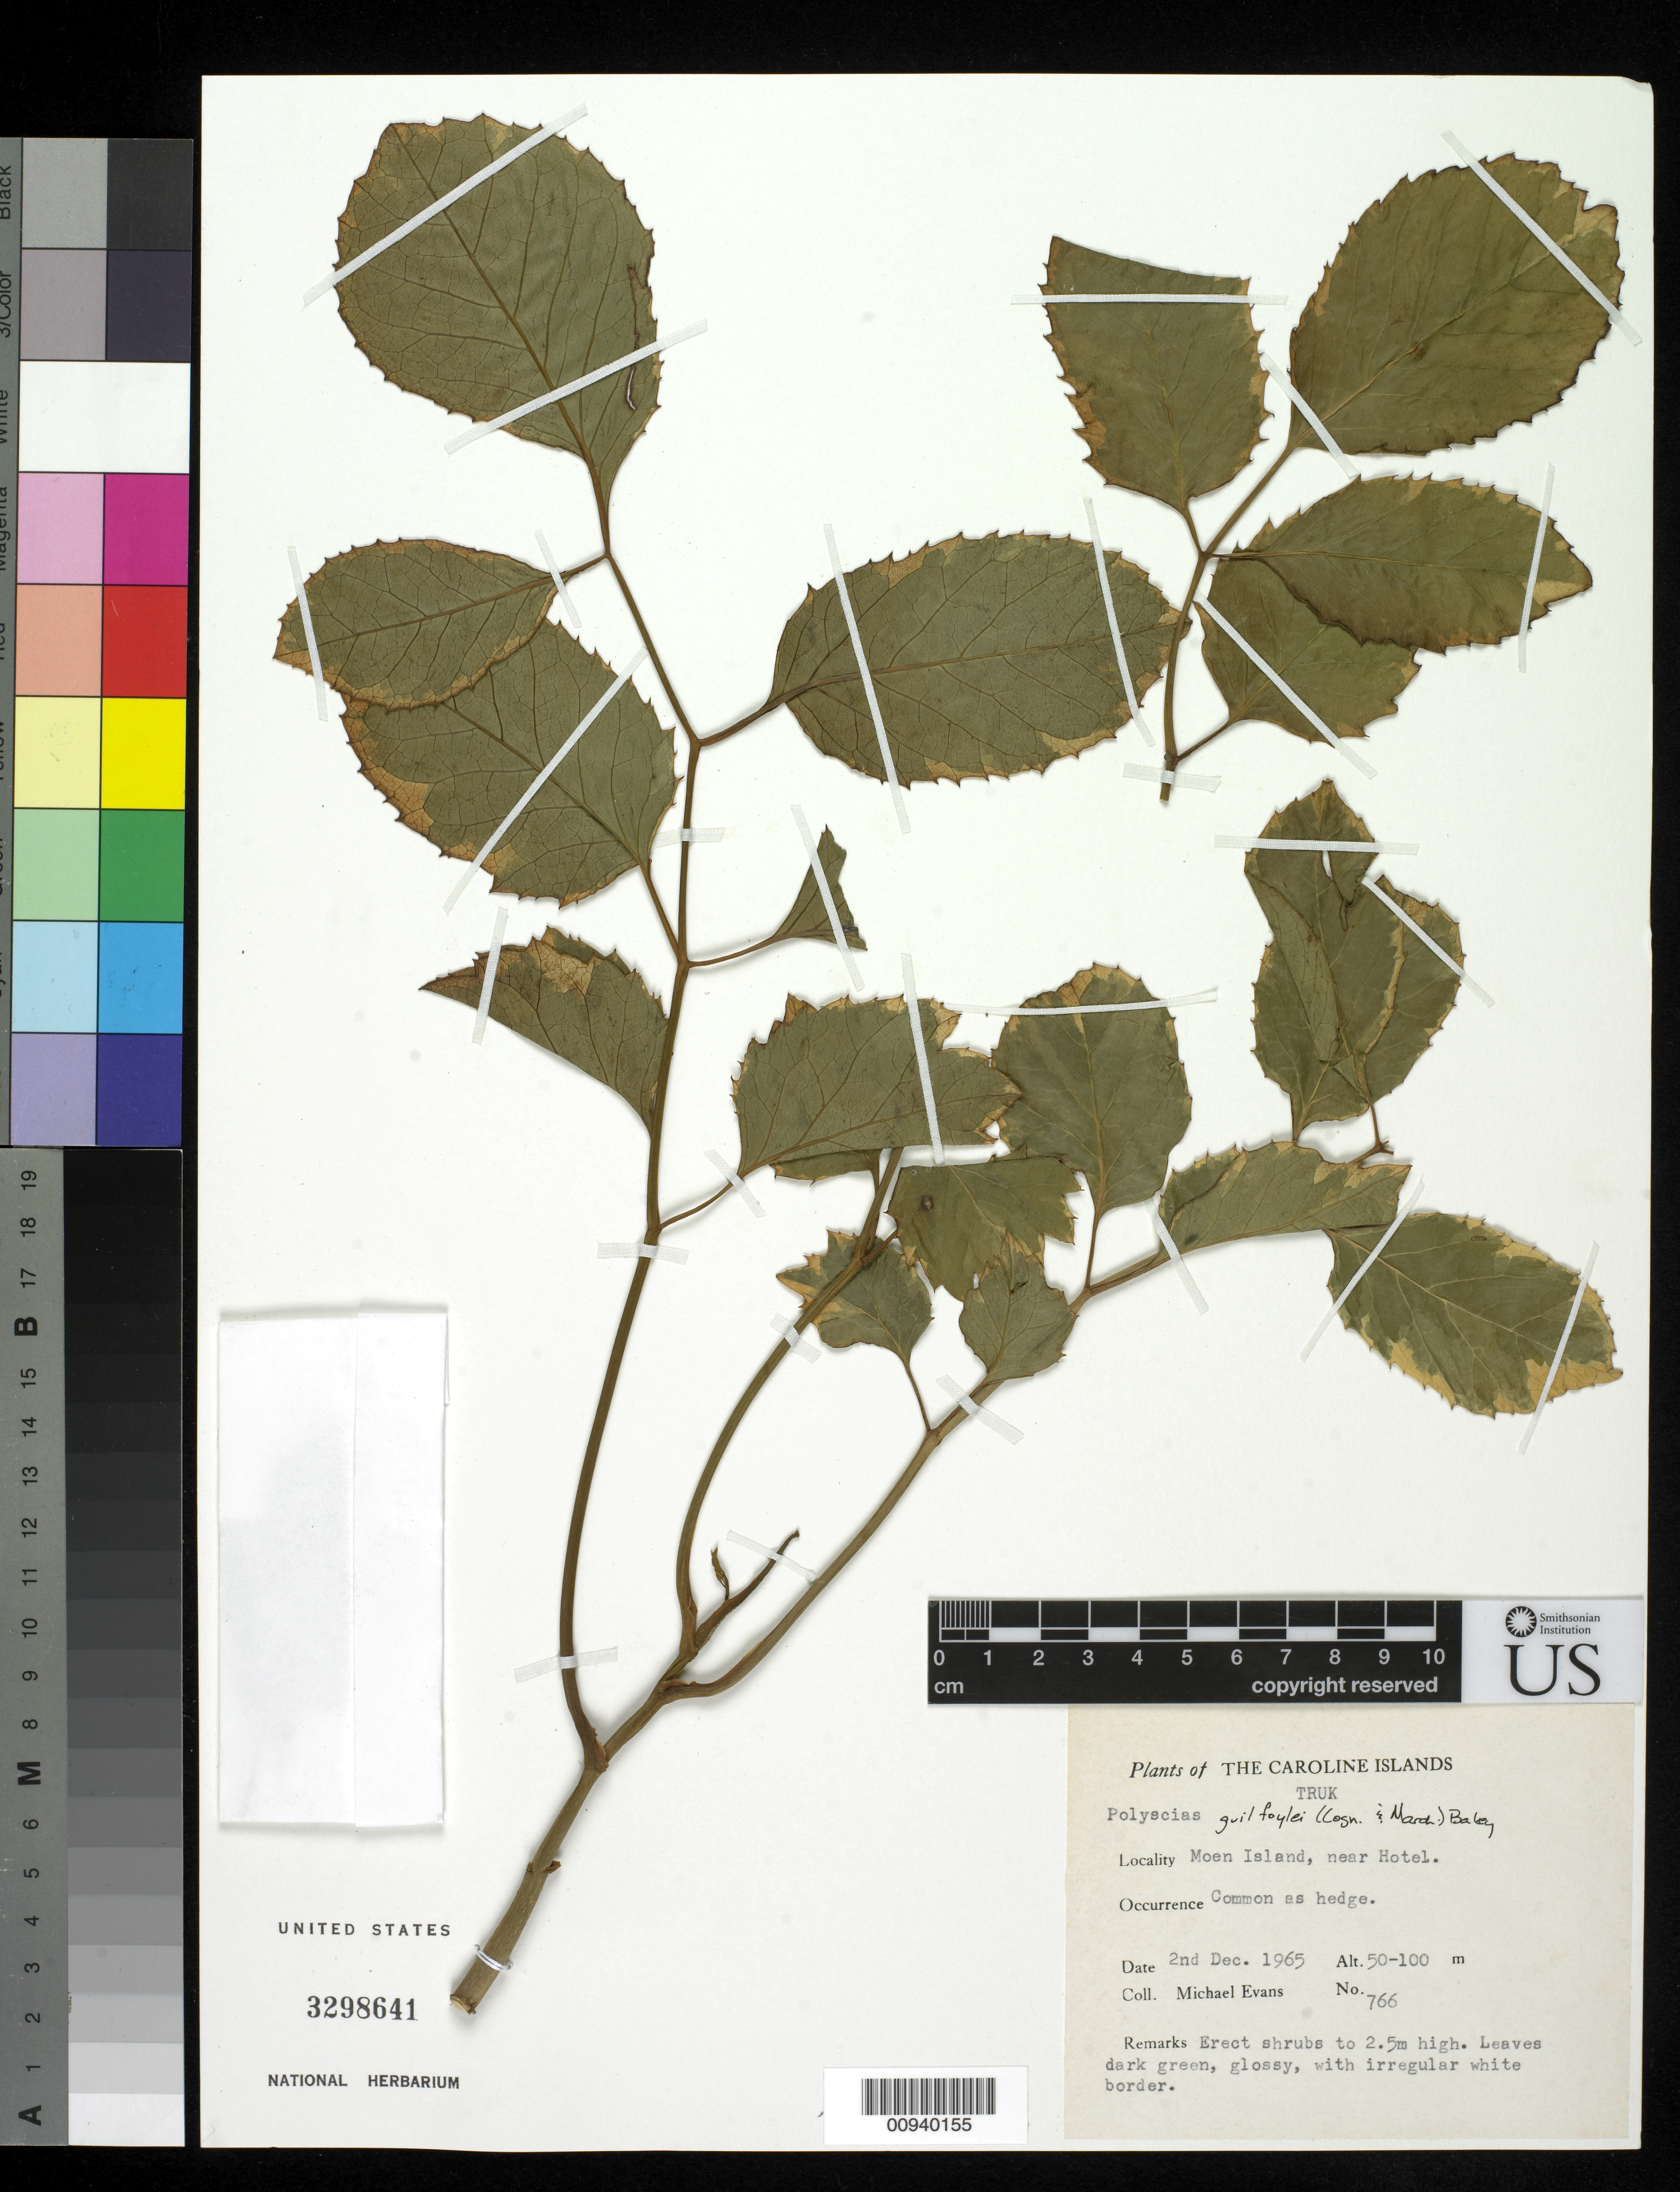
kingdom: Plantae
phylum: Tracheophyta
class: Magnoliopsida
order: Apiales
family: Araliaceae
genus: Polyscias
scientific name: Polyscias guilfoylei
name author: (W. Bull) L.H. Bailey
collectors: M. Evans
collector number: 766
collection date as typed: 02 Dec 1965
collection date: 1965-12-02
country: Micronesia, Federated States of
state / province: Truk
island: Truk (Chuuk) Is.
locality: Moen Island, near Hotel.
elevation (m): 50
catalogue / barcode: US 3298641